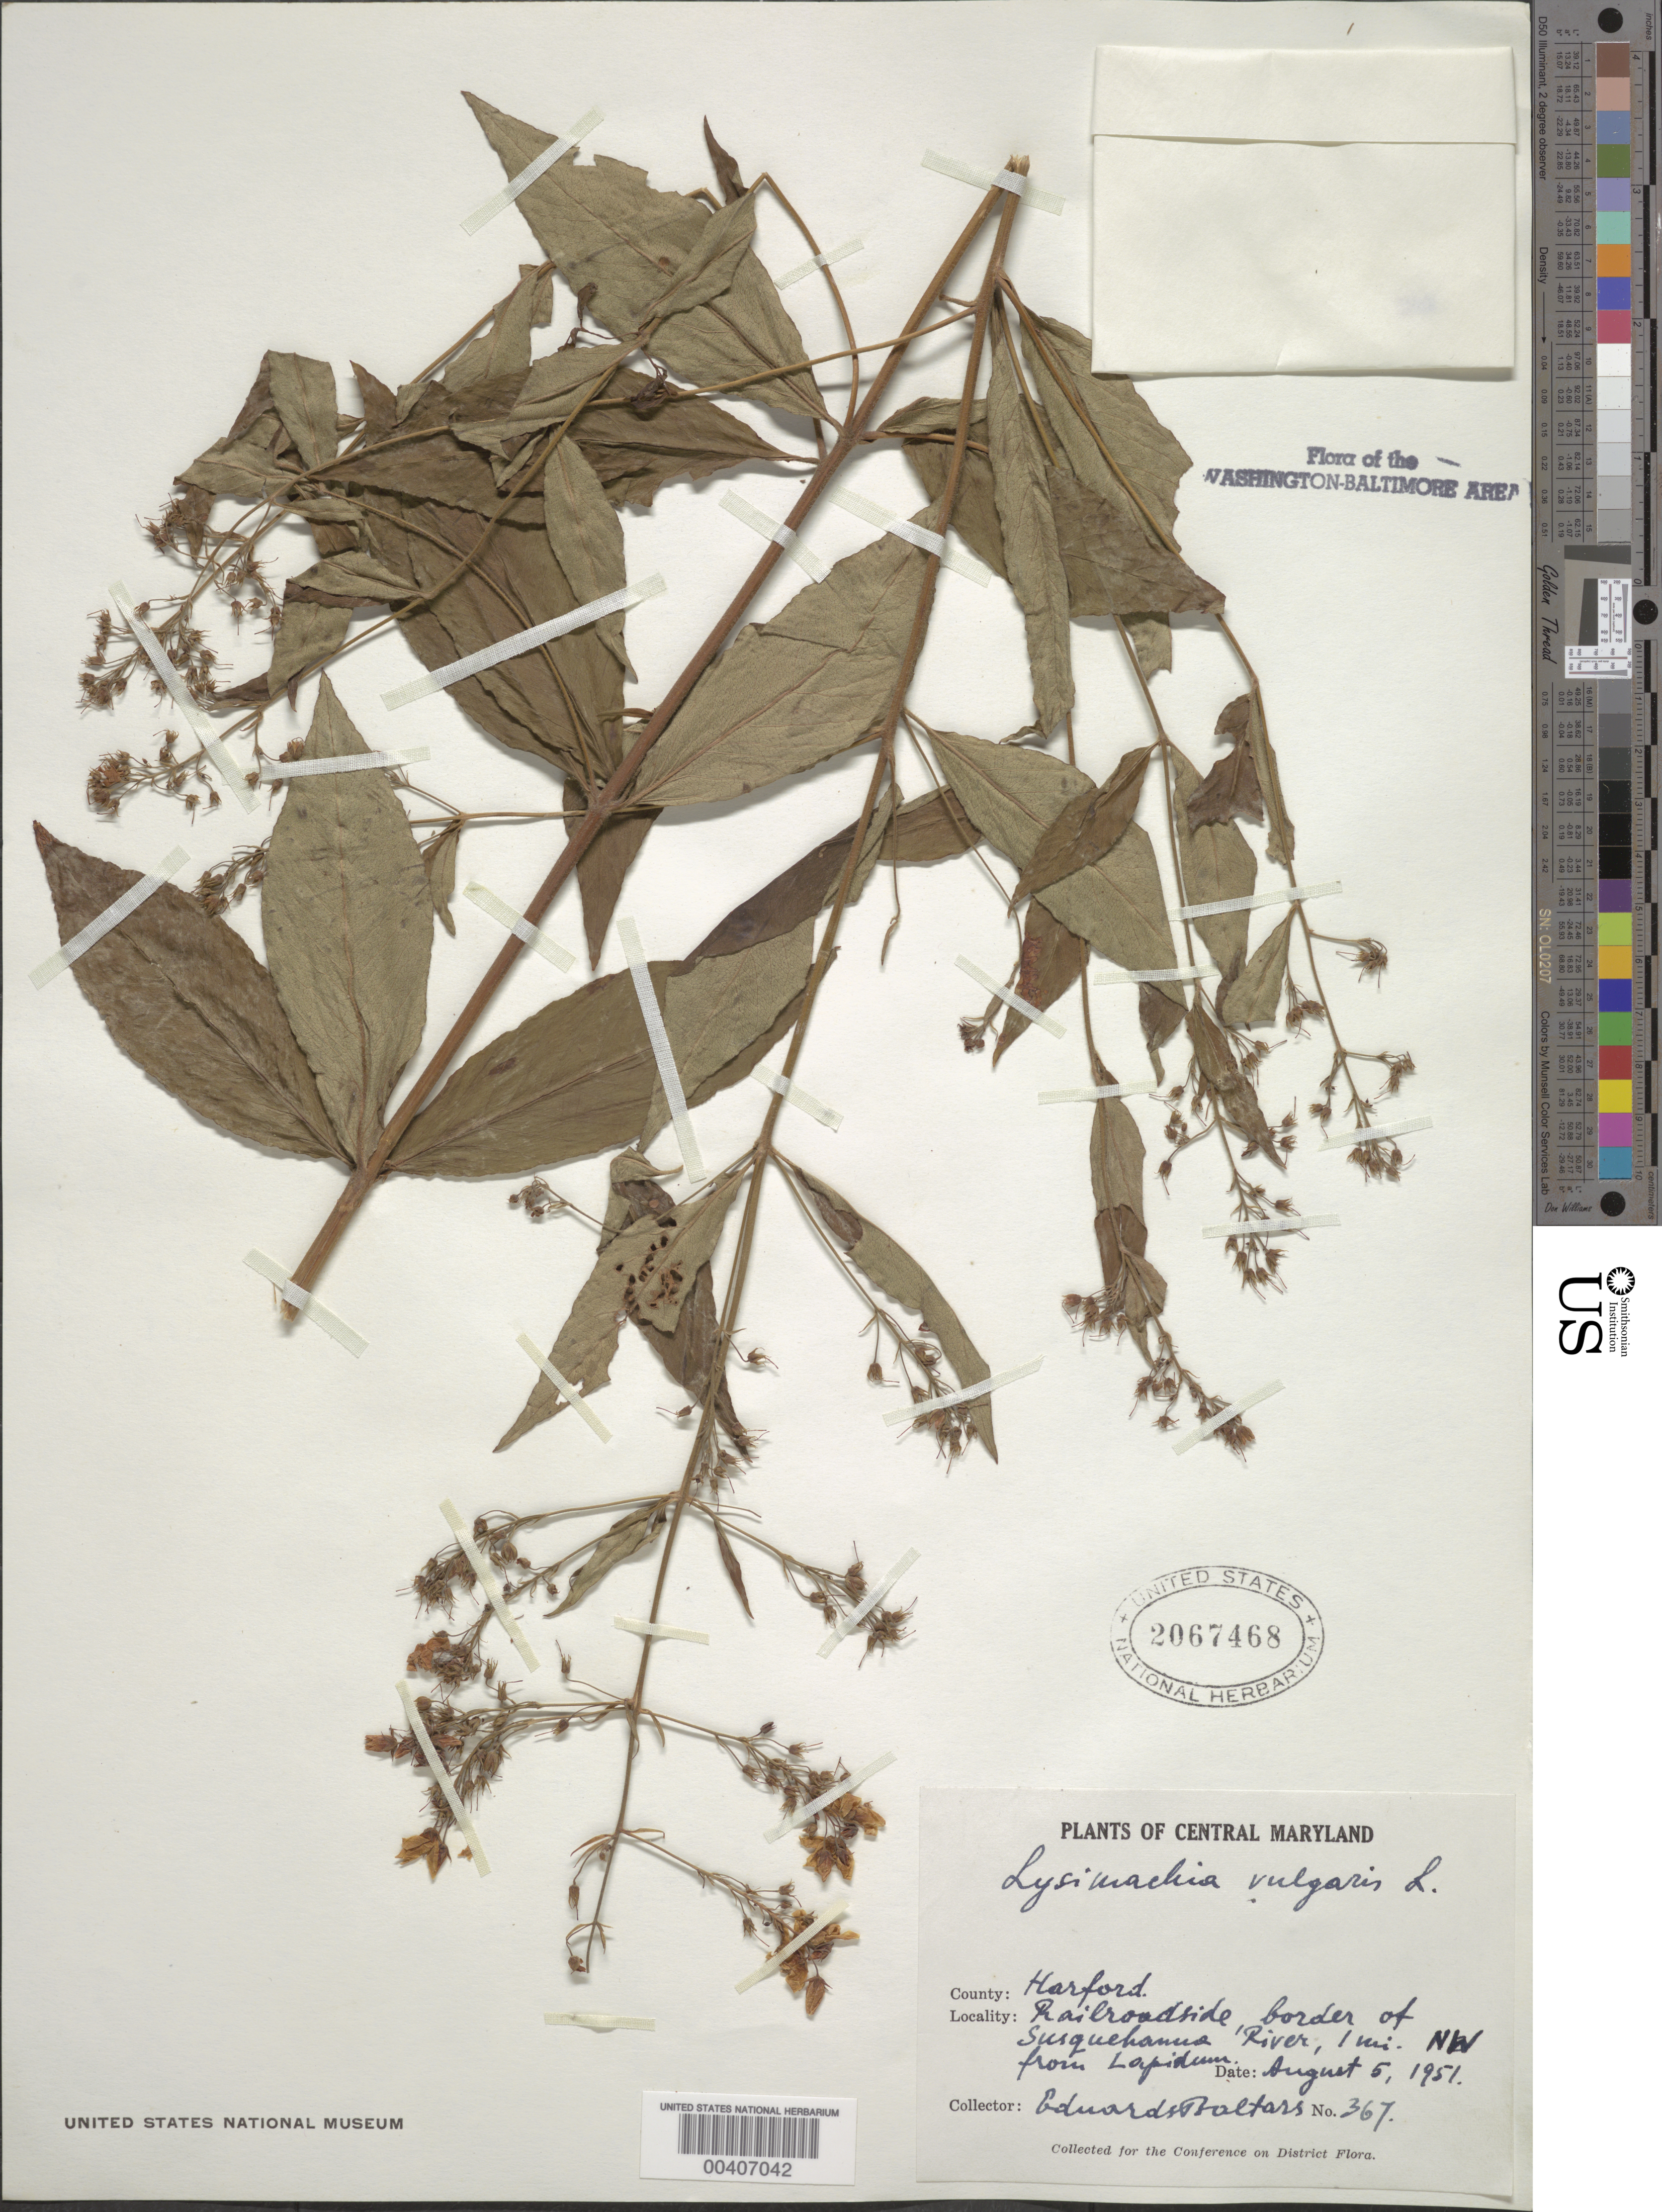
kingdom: Plantae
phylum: Tracheophyta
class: Magnoliopsida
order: Ericales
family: Primulaceae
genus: Lysimachia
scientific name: Lysimachia vulgaris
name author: L.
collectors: E. Baltars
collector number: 367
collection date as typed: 05 Aug 1951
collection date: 1951-08-05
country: United States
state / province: Maryland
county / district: Harford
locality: Susquehanna River, northwest of Lopidum?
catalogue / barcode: US 2067468